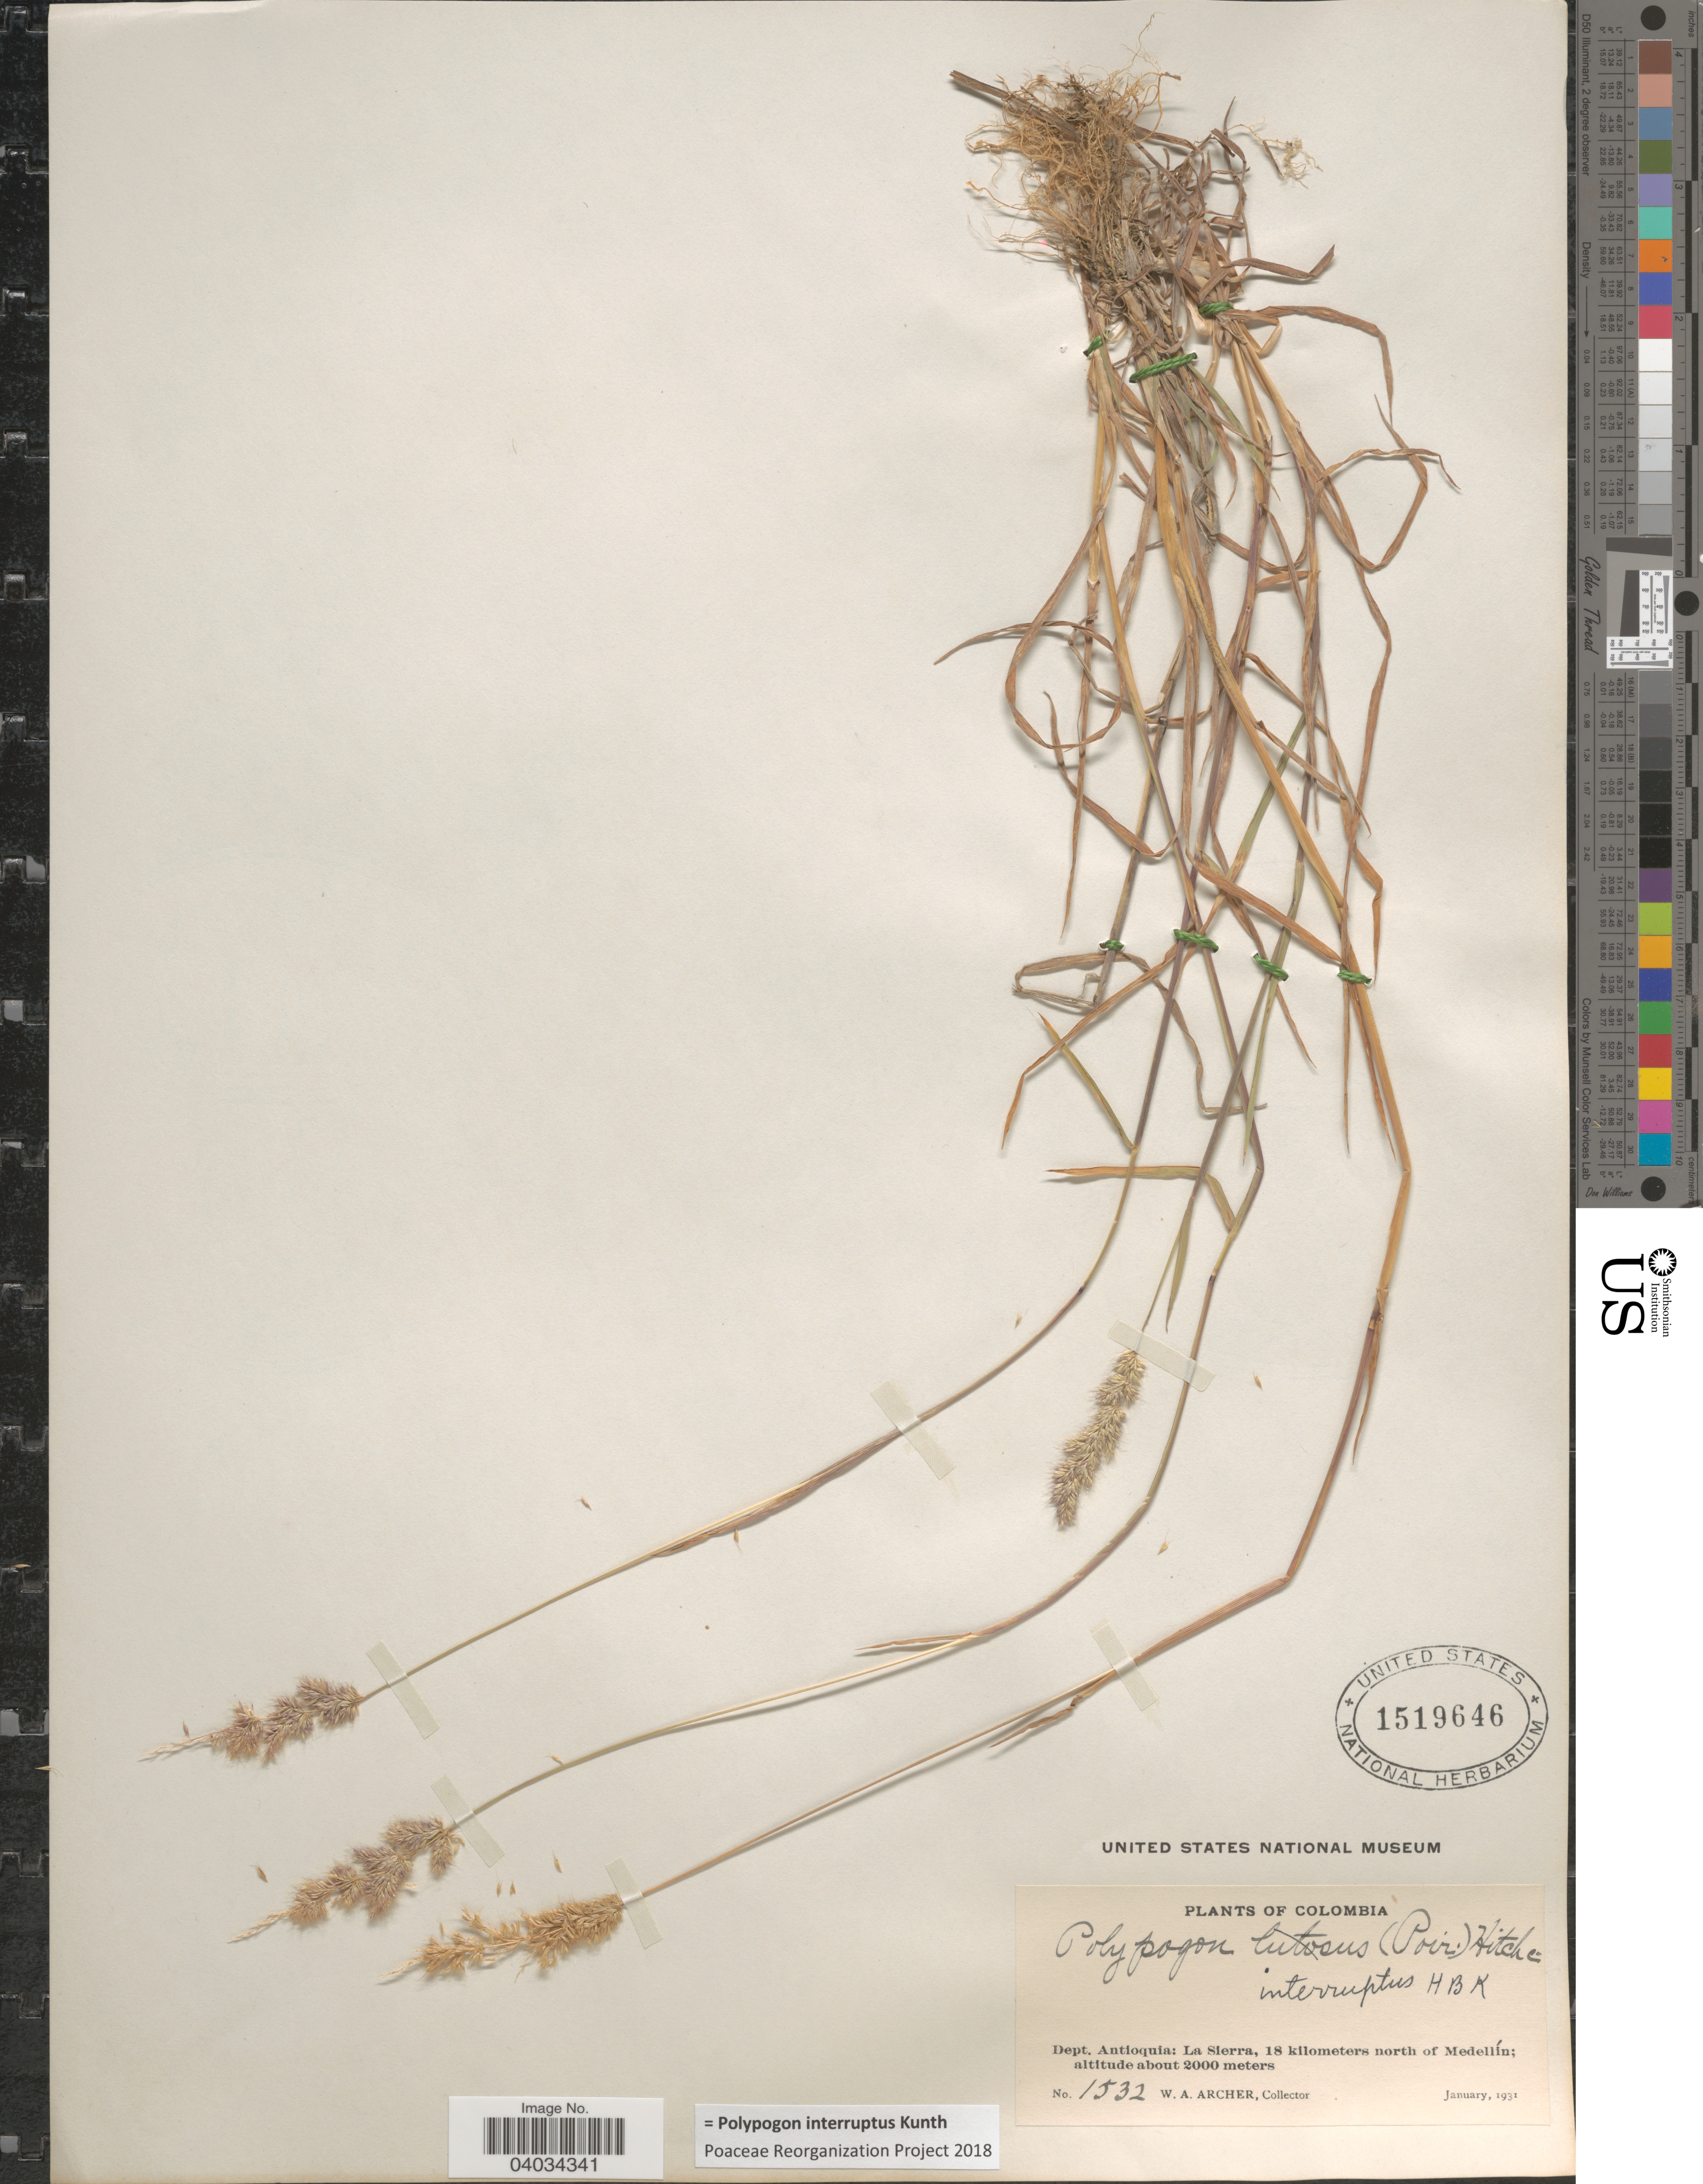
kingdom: Plantae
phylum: Tracheophyta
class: Liliopsida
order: Poales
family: Poaceae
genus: Polypogon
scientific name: Polypogon interruptus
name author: Kunth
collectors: W. Archer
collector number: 1532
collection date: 1931-01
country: Colombia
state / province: Antioquia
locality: Dept. Antioquia: La Sierra, 18 kilometers north of Medellín.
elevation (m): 2000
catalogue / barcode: US 1519646